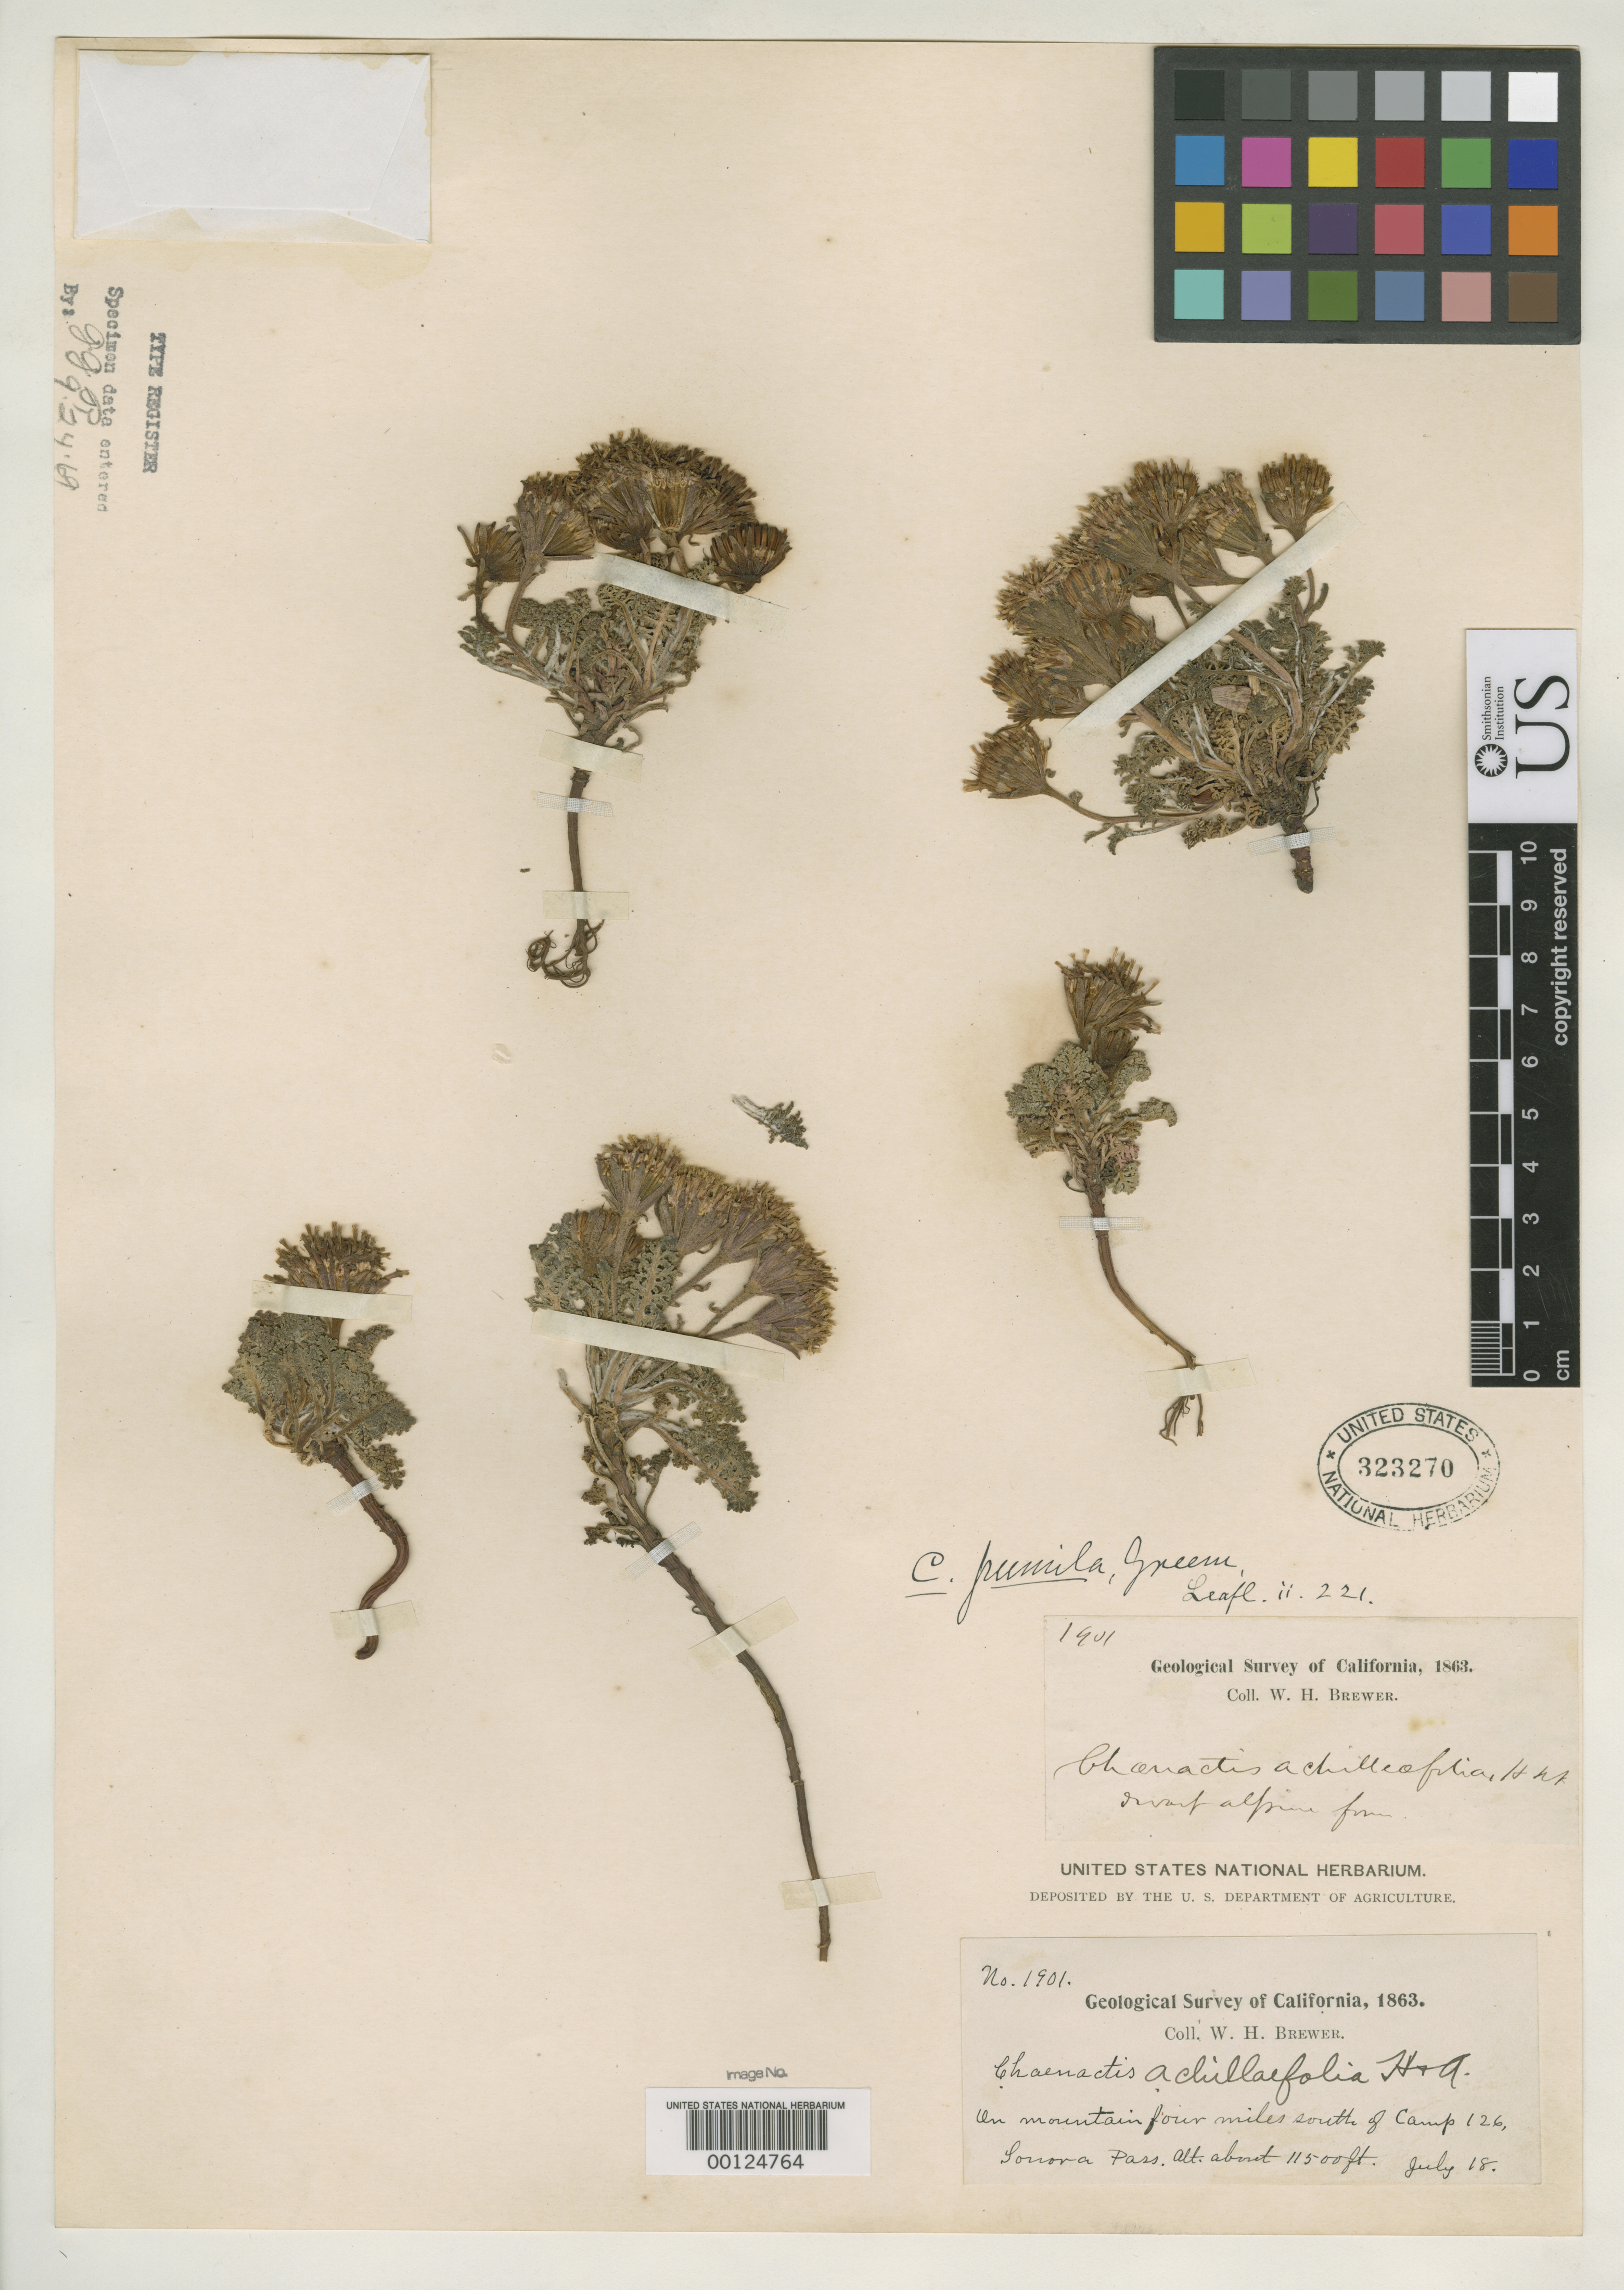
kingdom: Plantae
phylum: Tracheophyta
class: Magnoliopsida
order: Asterales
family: Asteraceae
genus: Chaenactis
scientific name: Chaenactis pumila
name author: Greene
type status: Isotype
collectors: W. H. Brewer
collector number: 1901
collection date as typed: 18 Jul 1863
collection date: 1863-07-18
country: United States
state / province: California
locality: Sonora Pass, mountains 4 mi S of Camp 126.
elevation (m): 3505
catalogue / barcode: US 323270